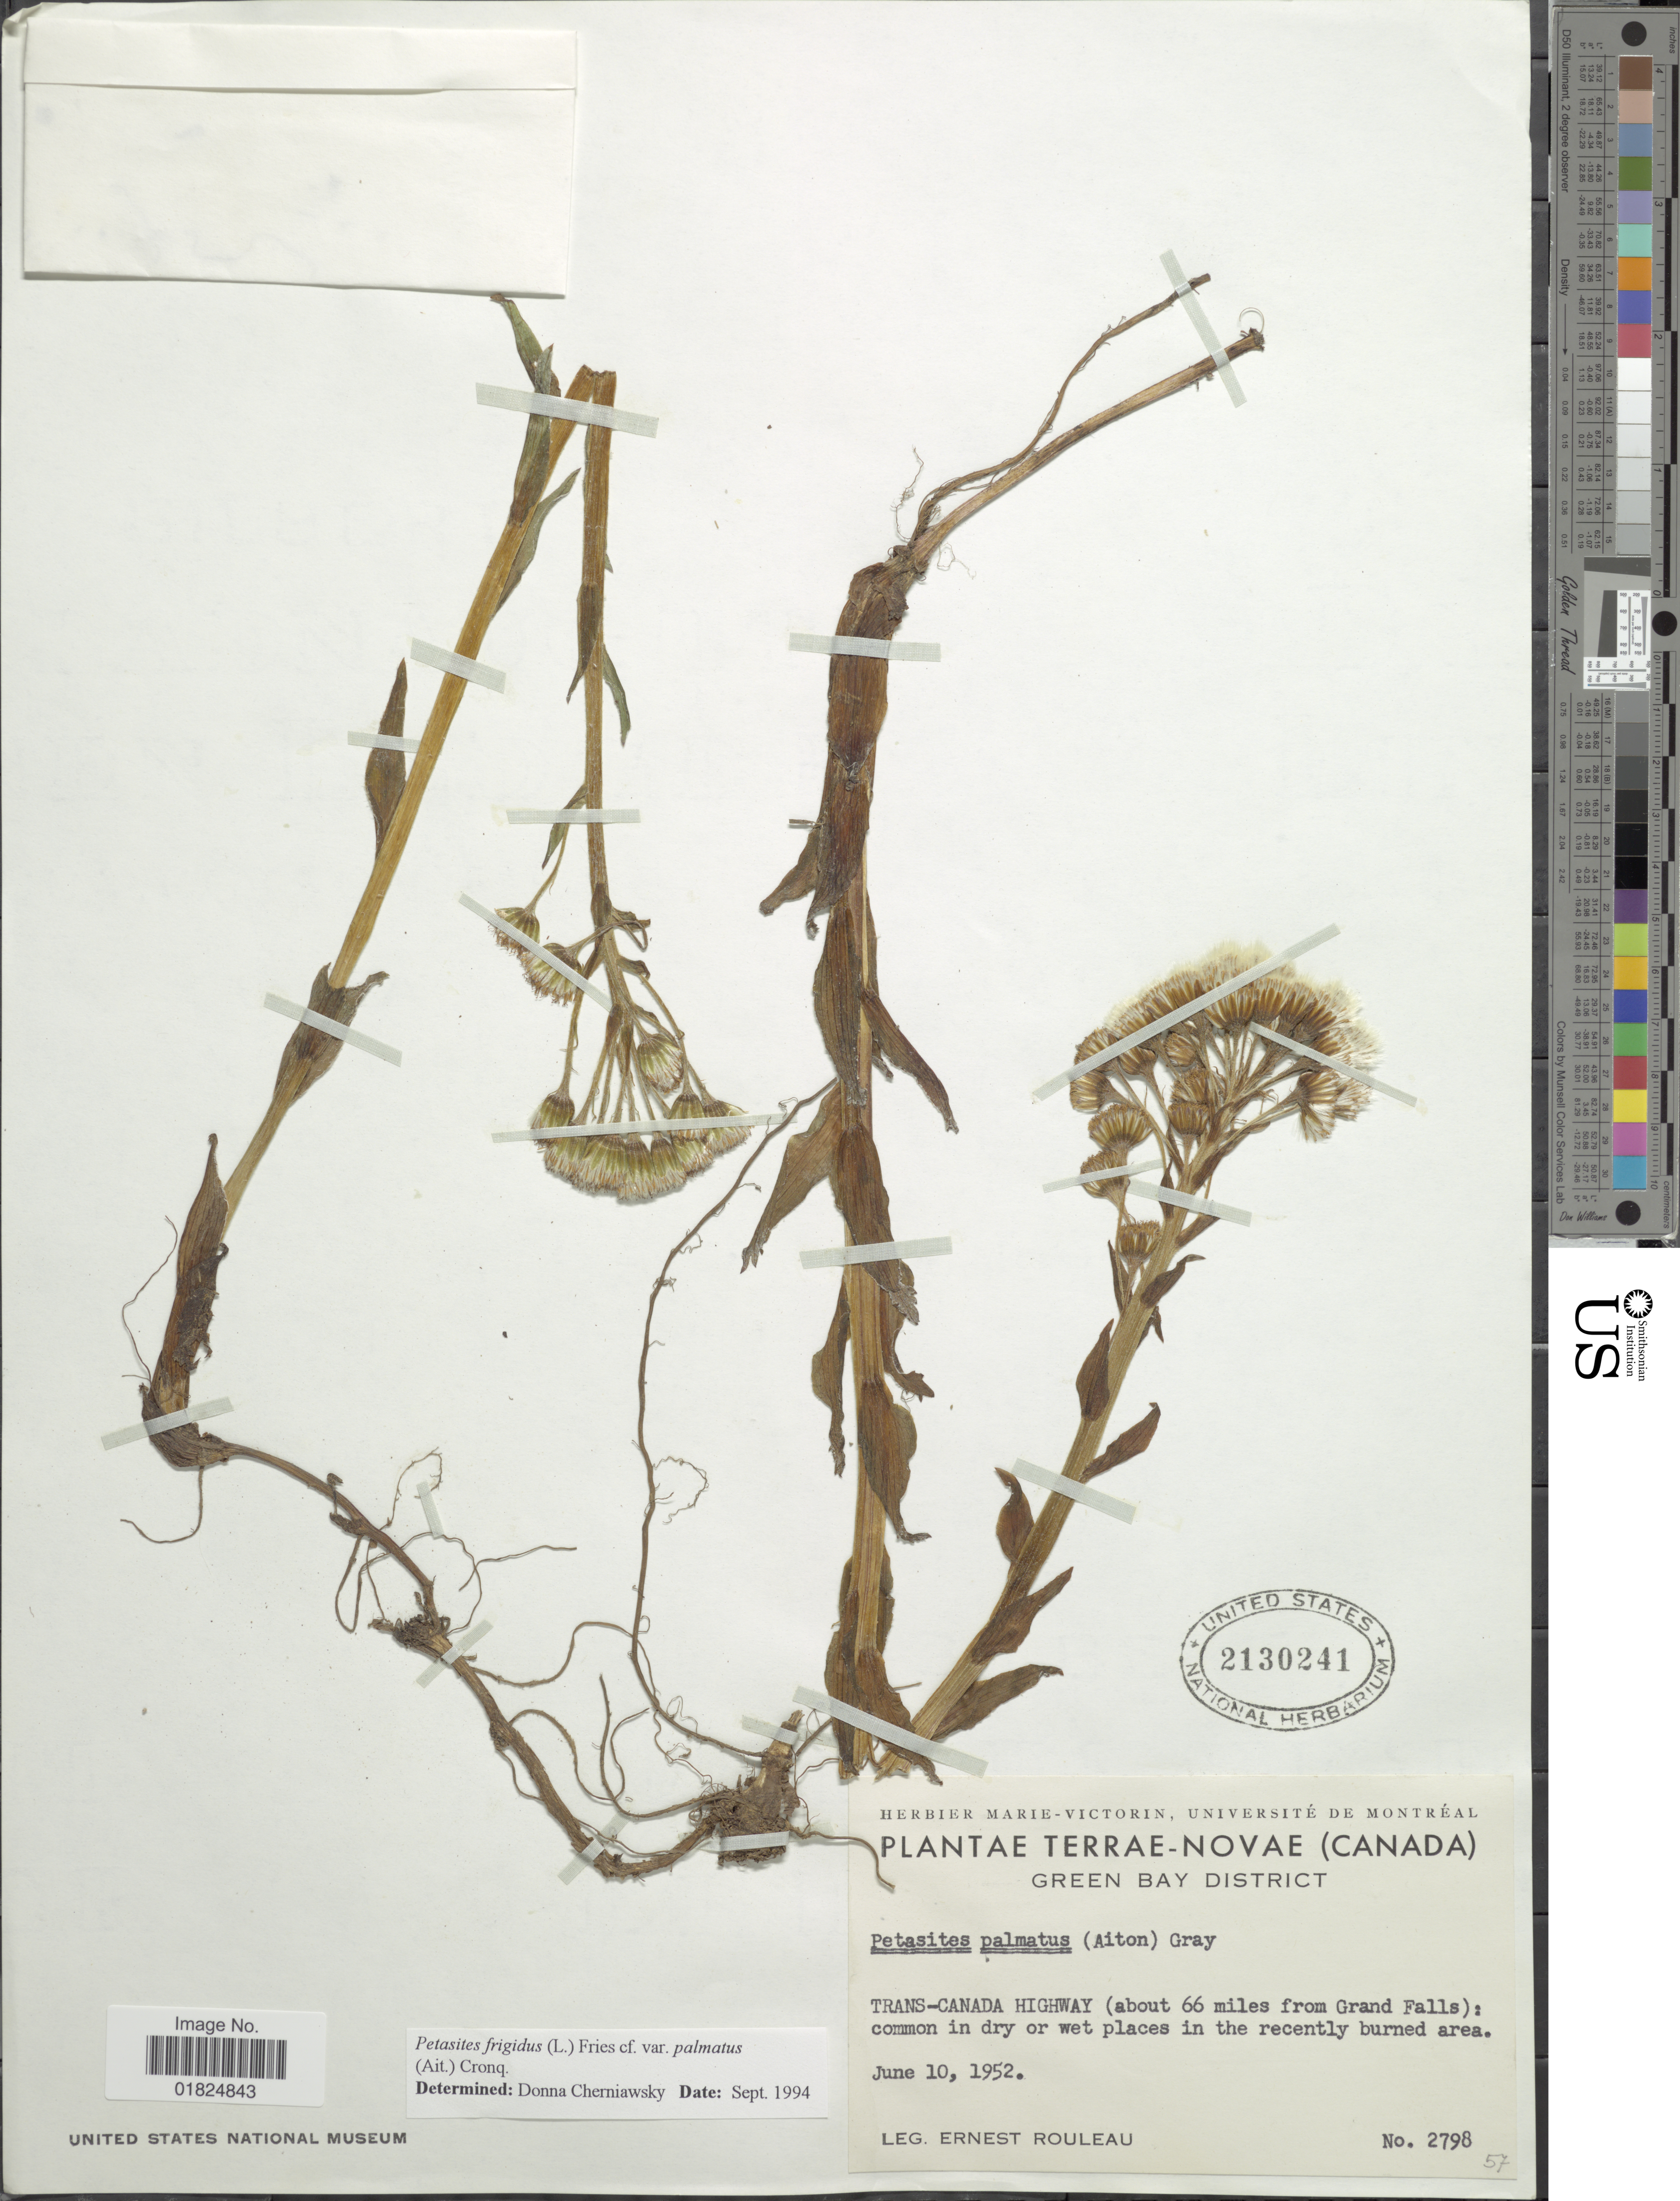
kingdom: Plantae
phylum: Tracheophyta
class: Magnoliopsida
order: Asterales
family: Asteraceae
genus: Petasites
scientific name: Petasites frigidus var. palmatus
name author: (Aiton) Cody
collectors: J. Rouleau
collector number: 2798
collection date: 1952-06-10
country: Canada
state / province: Newfoundland and Labrador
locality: Terrae-Novae. Green Bay District. Trans-Canada Highway (about 66 miles from Grand Falls)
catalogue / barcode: US 2130241